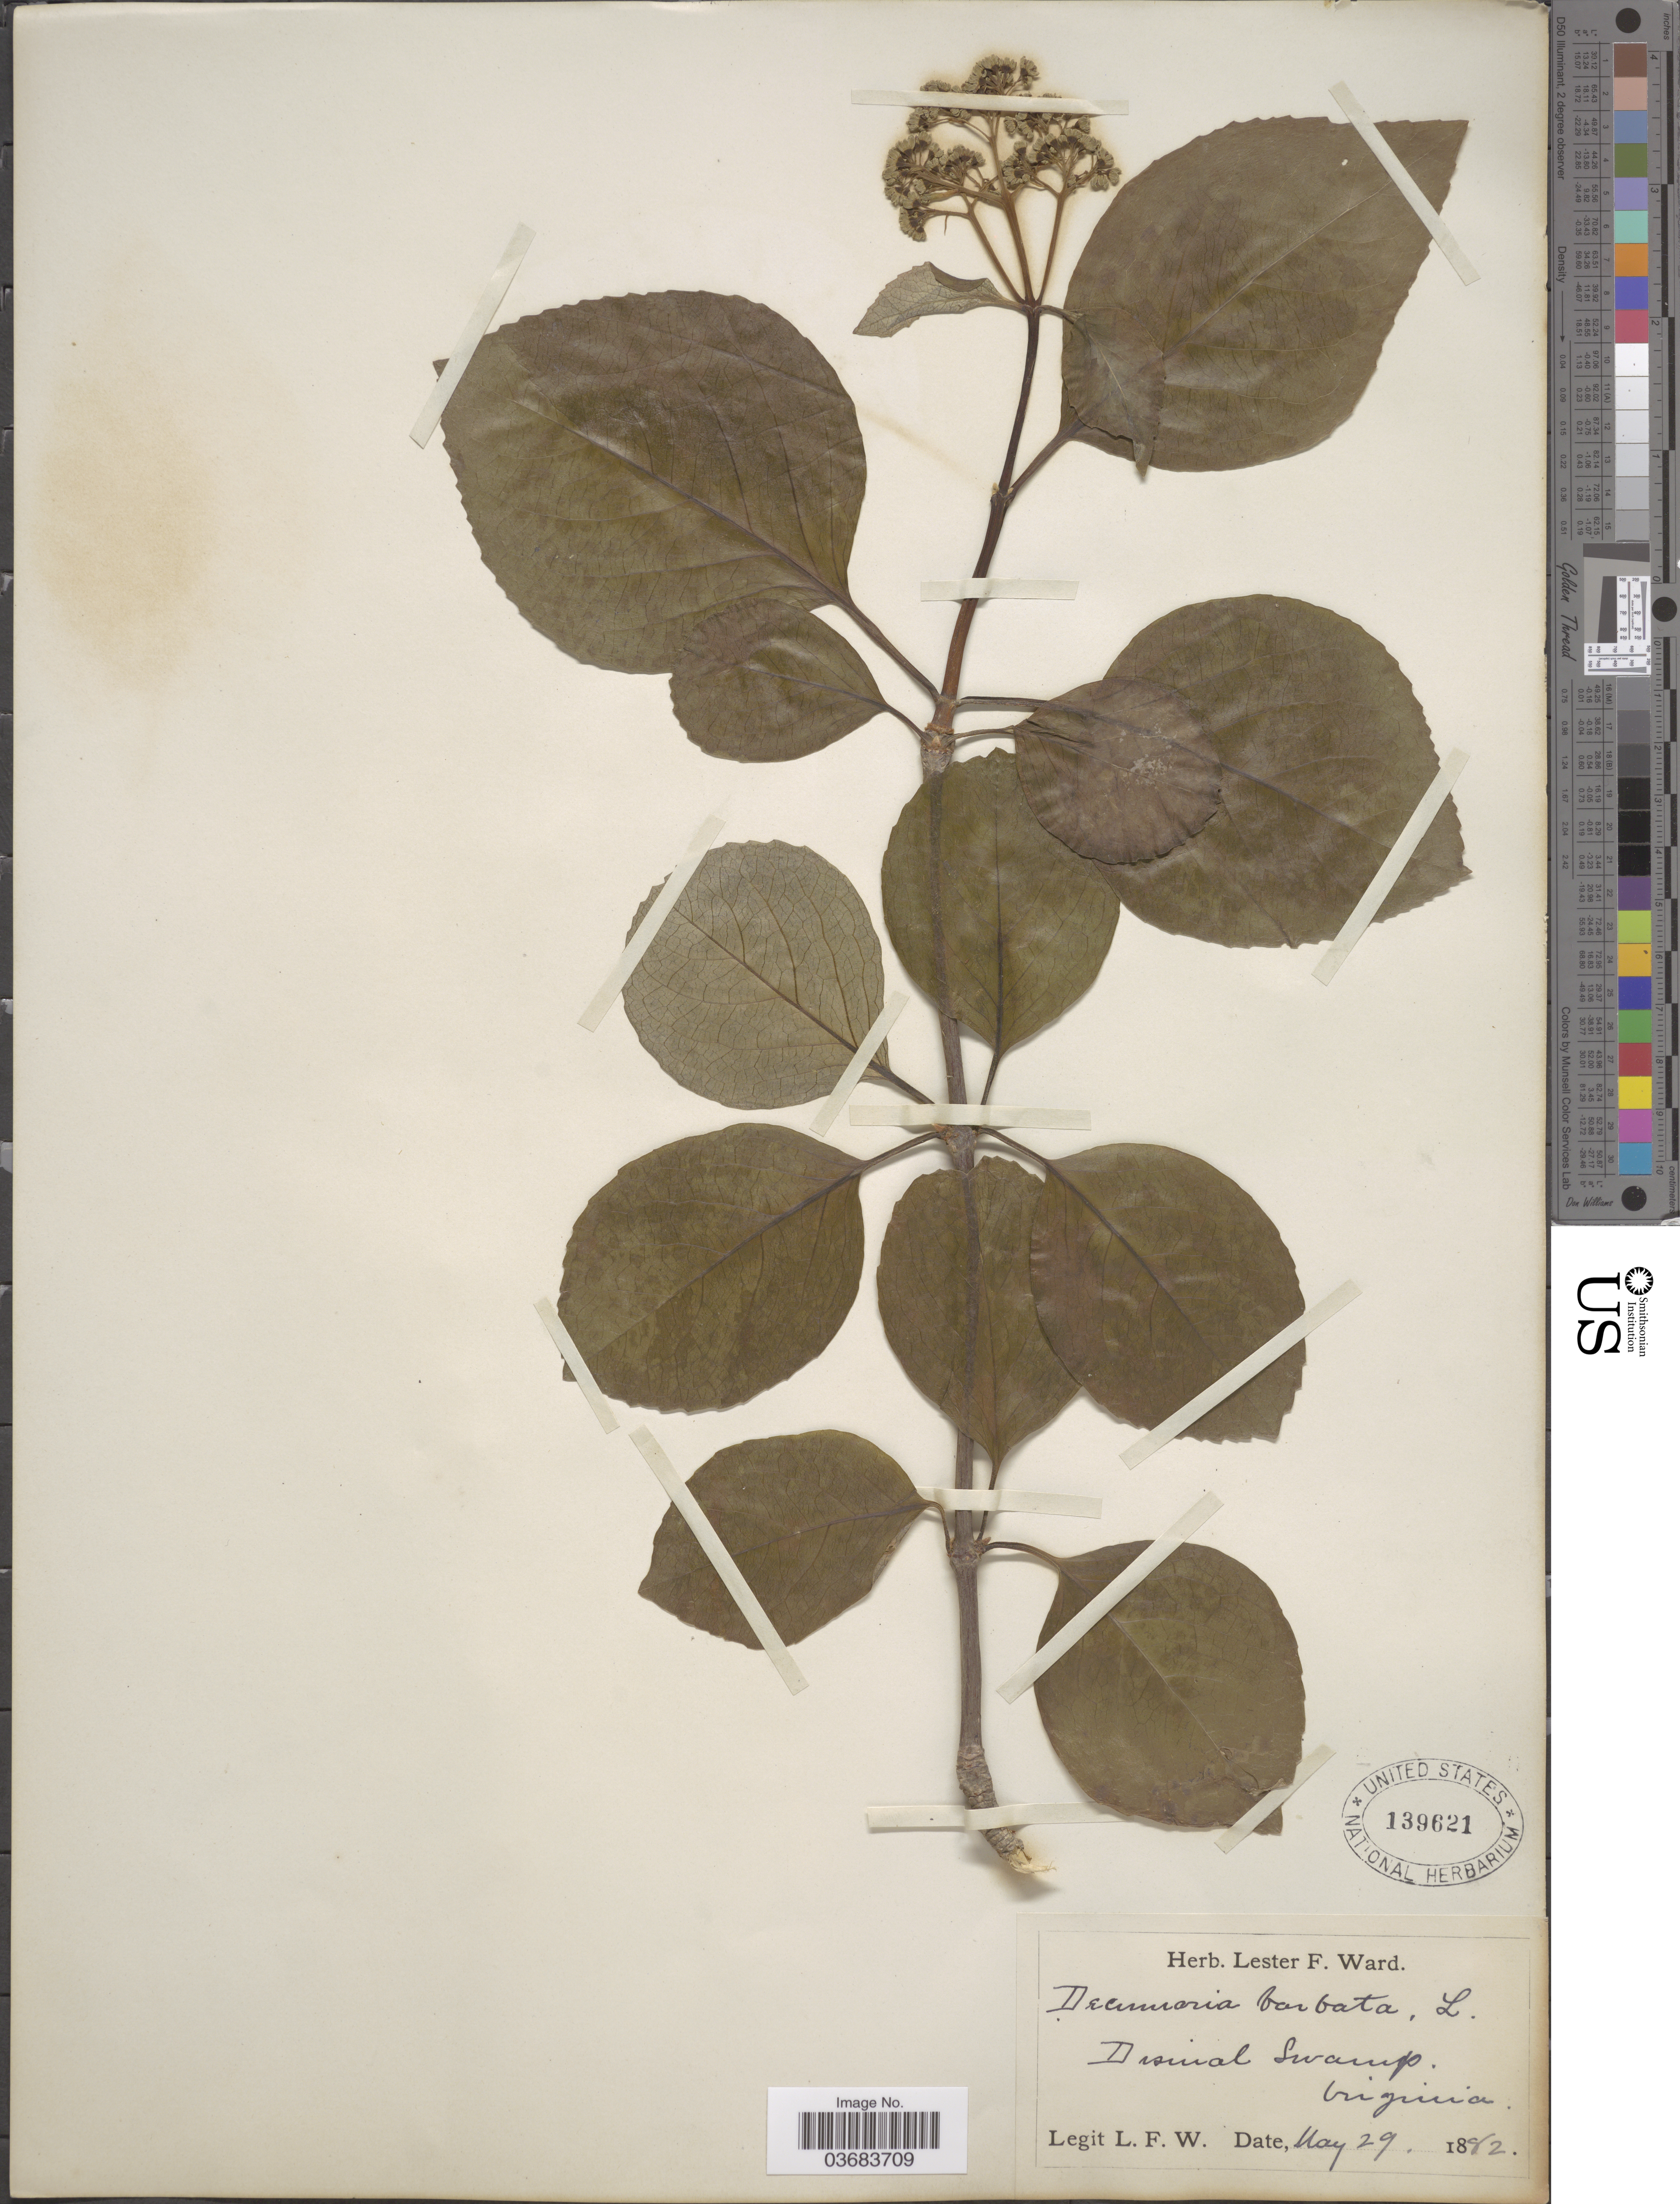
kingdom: Plantae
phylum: Tracheophyta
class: Magnoliopsida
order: Cornales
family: Hydrangeaceae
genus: Hydrangea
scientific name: Hydrangea barbara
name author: (L.) Bernd Schulz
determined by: Strong, Mark T., (BOT), Smithsonian Institution - National Museum of Natural History (UNITED STATES)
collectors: L. F. Ward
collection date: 1882-05-29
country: United States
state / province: Virginia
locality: Dismal Swamp.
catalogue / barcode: US 139621